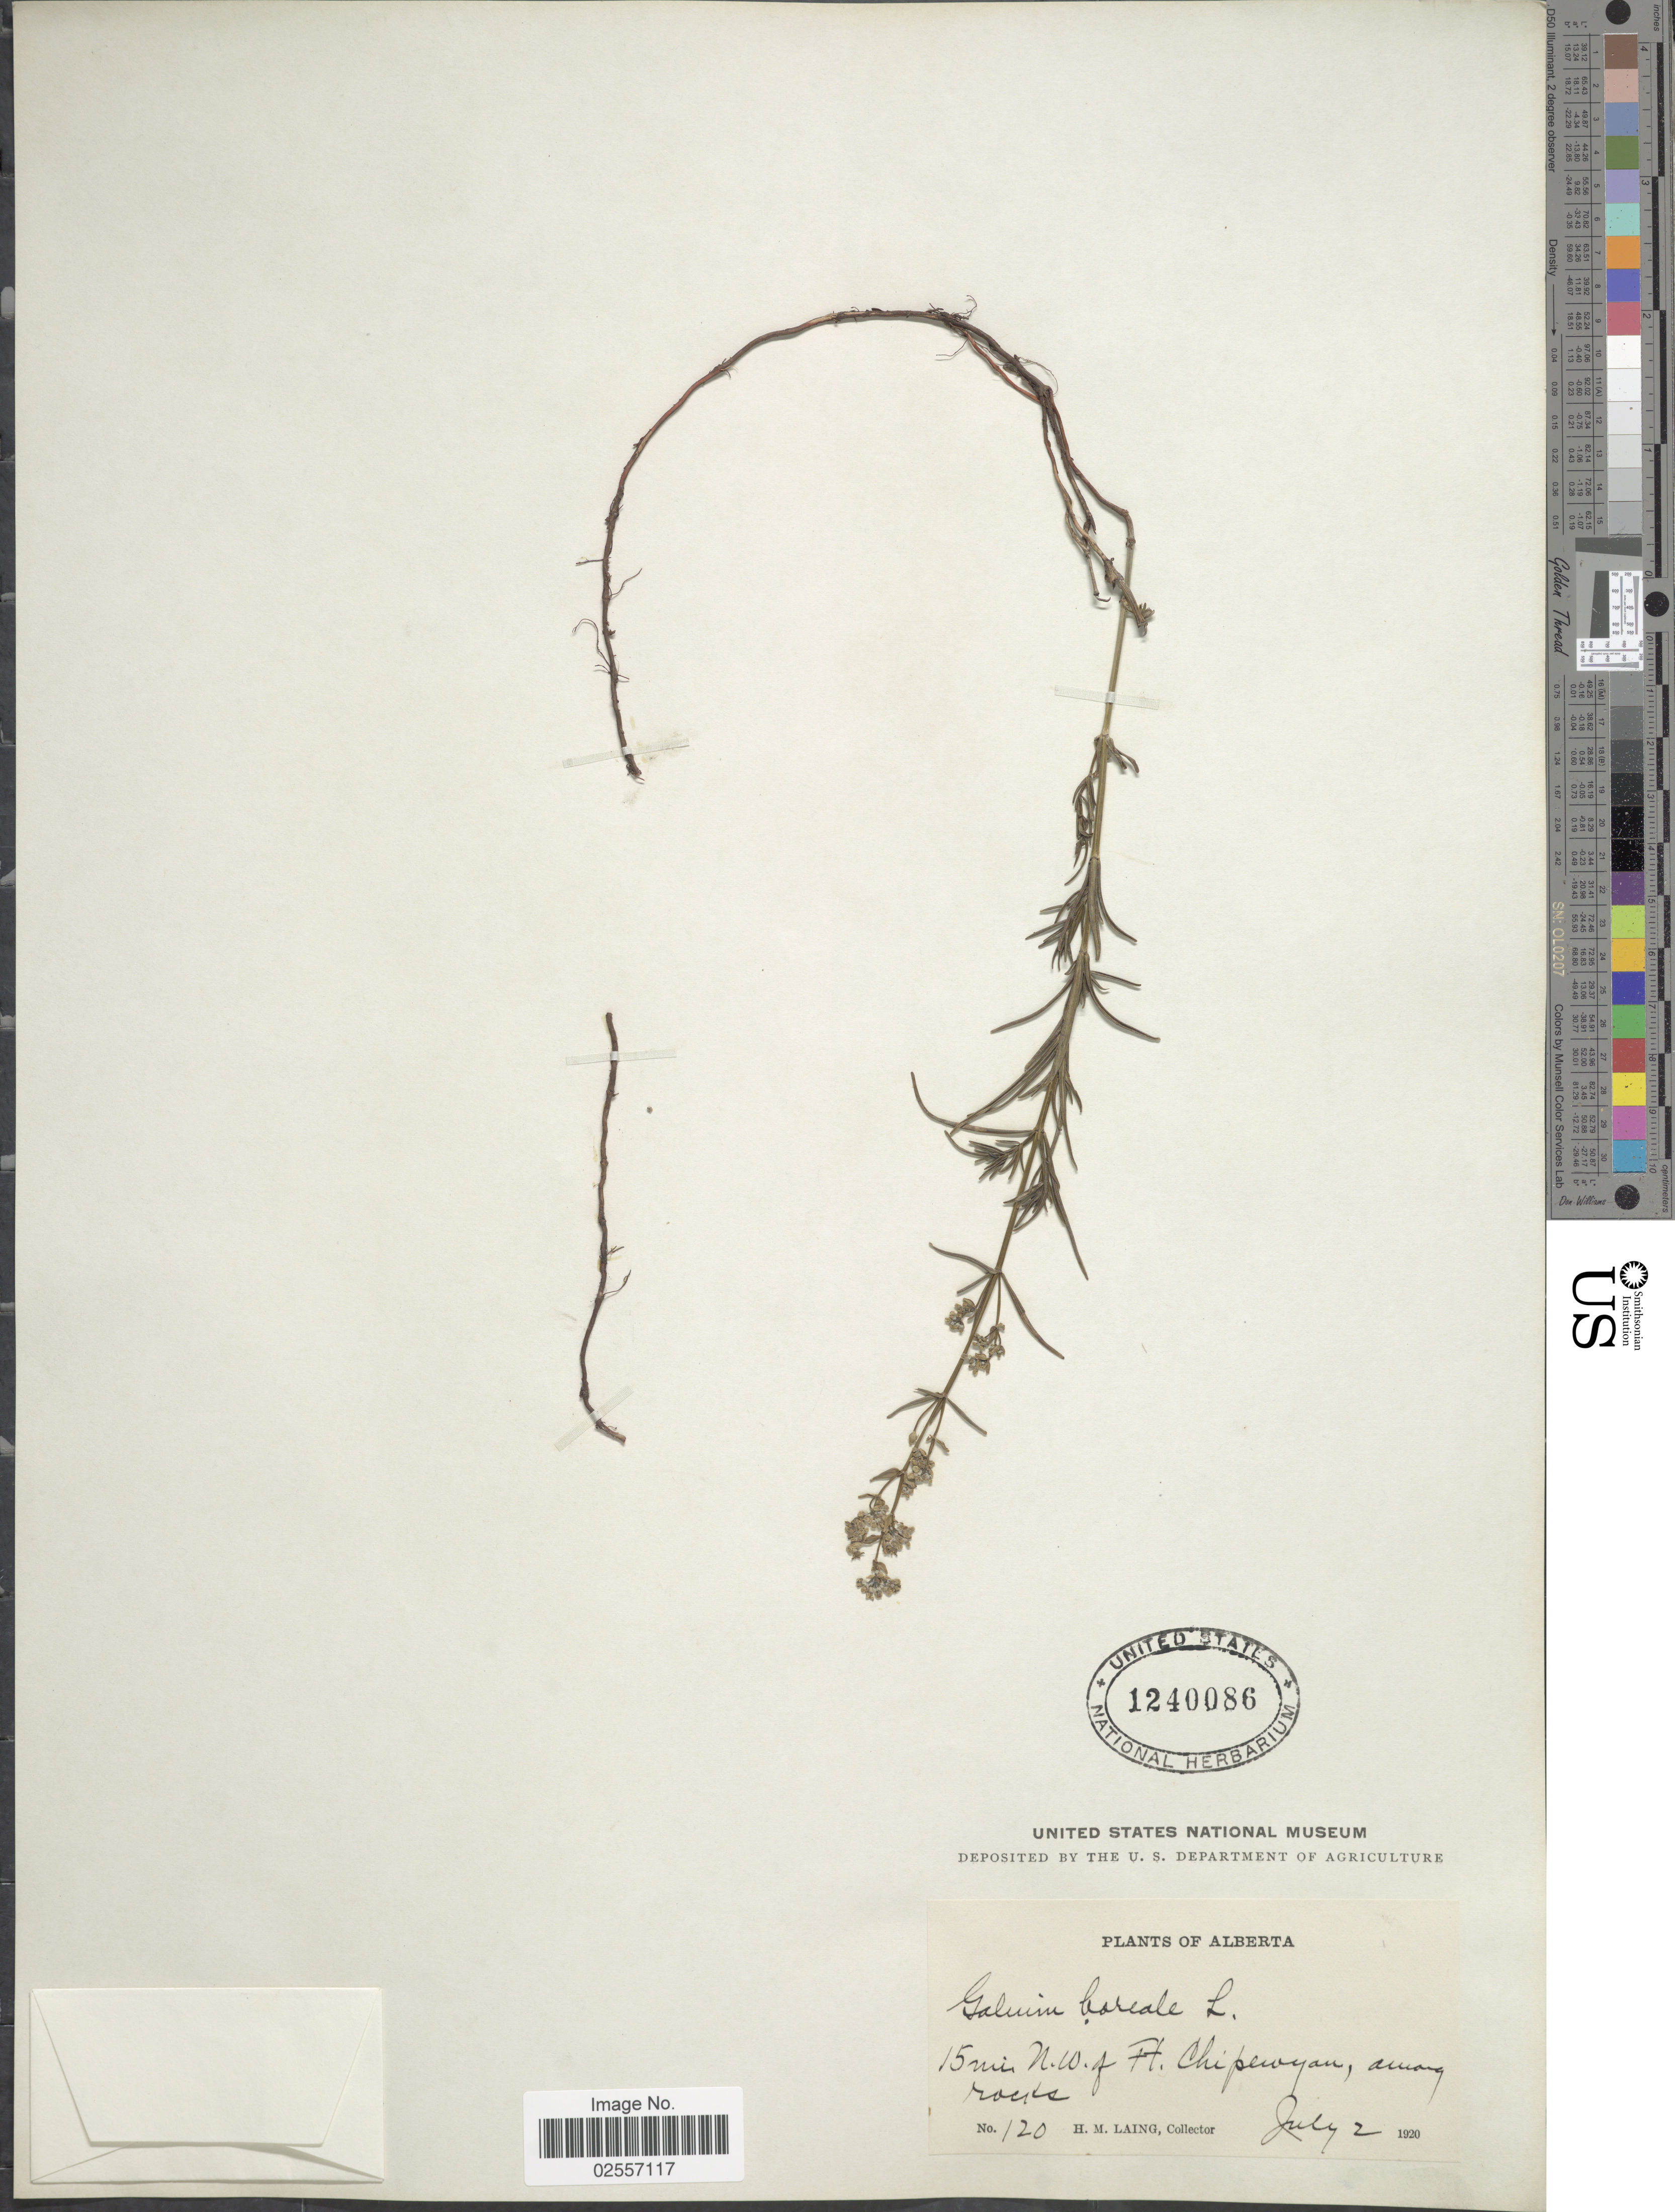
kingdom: Plantae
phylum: Tracheophyta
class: Magnoliopsida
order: Gentianales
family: Rubiaceae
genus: Galium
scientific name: Galium boreale L.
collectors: H. Laing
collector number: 120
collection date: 1920-07-02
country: Canada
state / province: Alberta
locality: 15 mi. N.W. of Ft. Chipewyan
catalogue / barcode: US 1240086